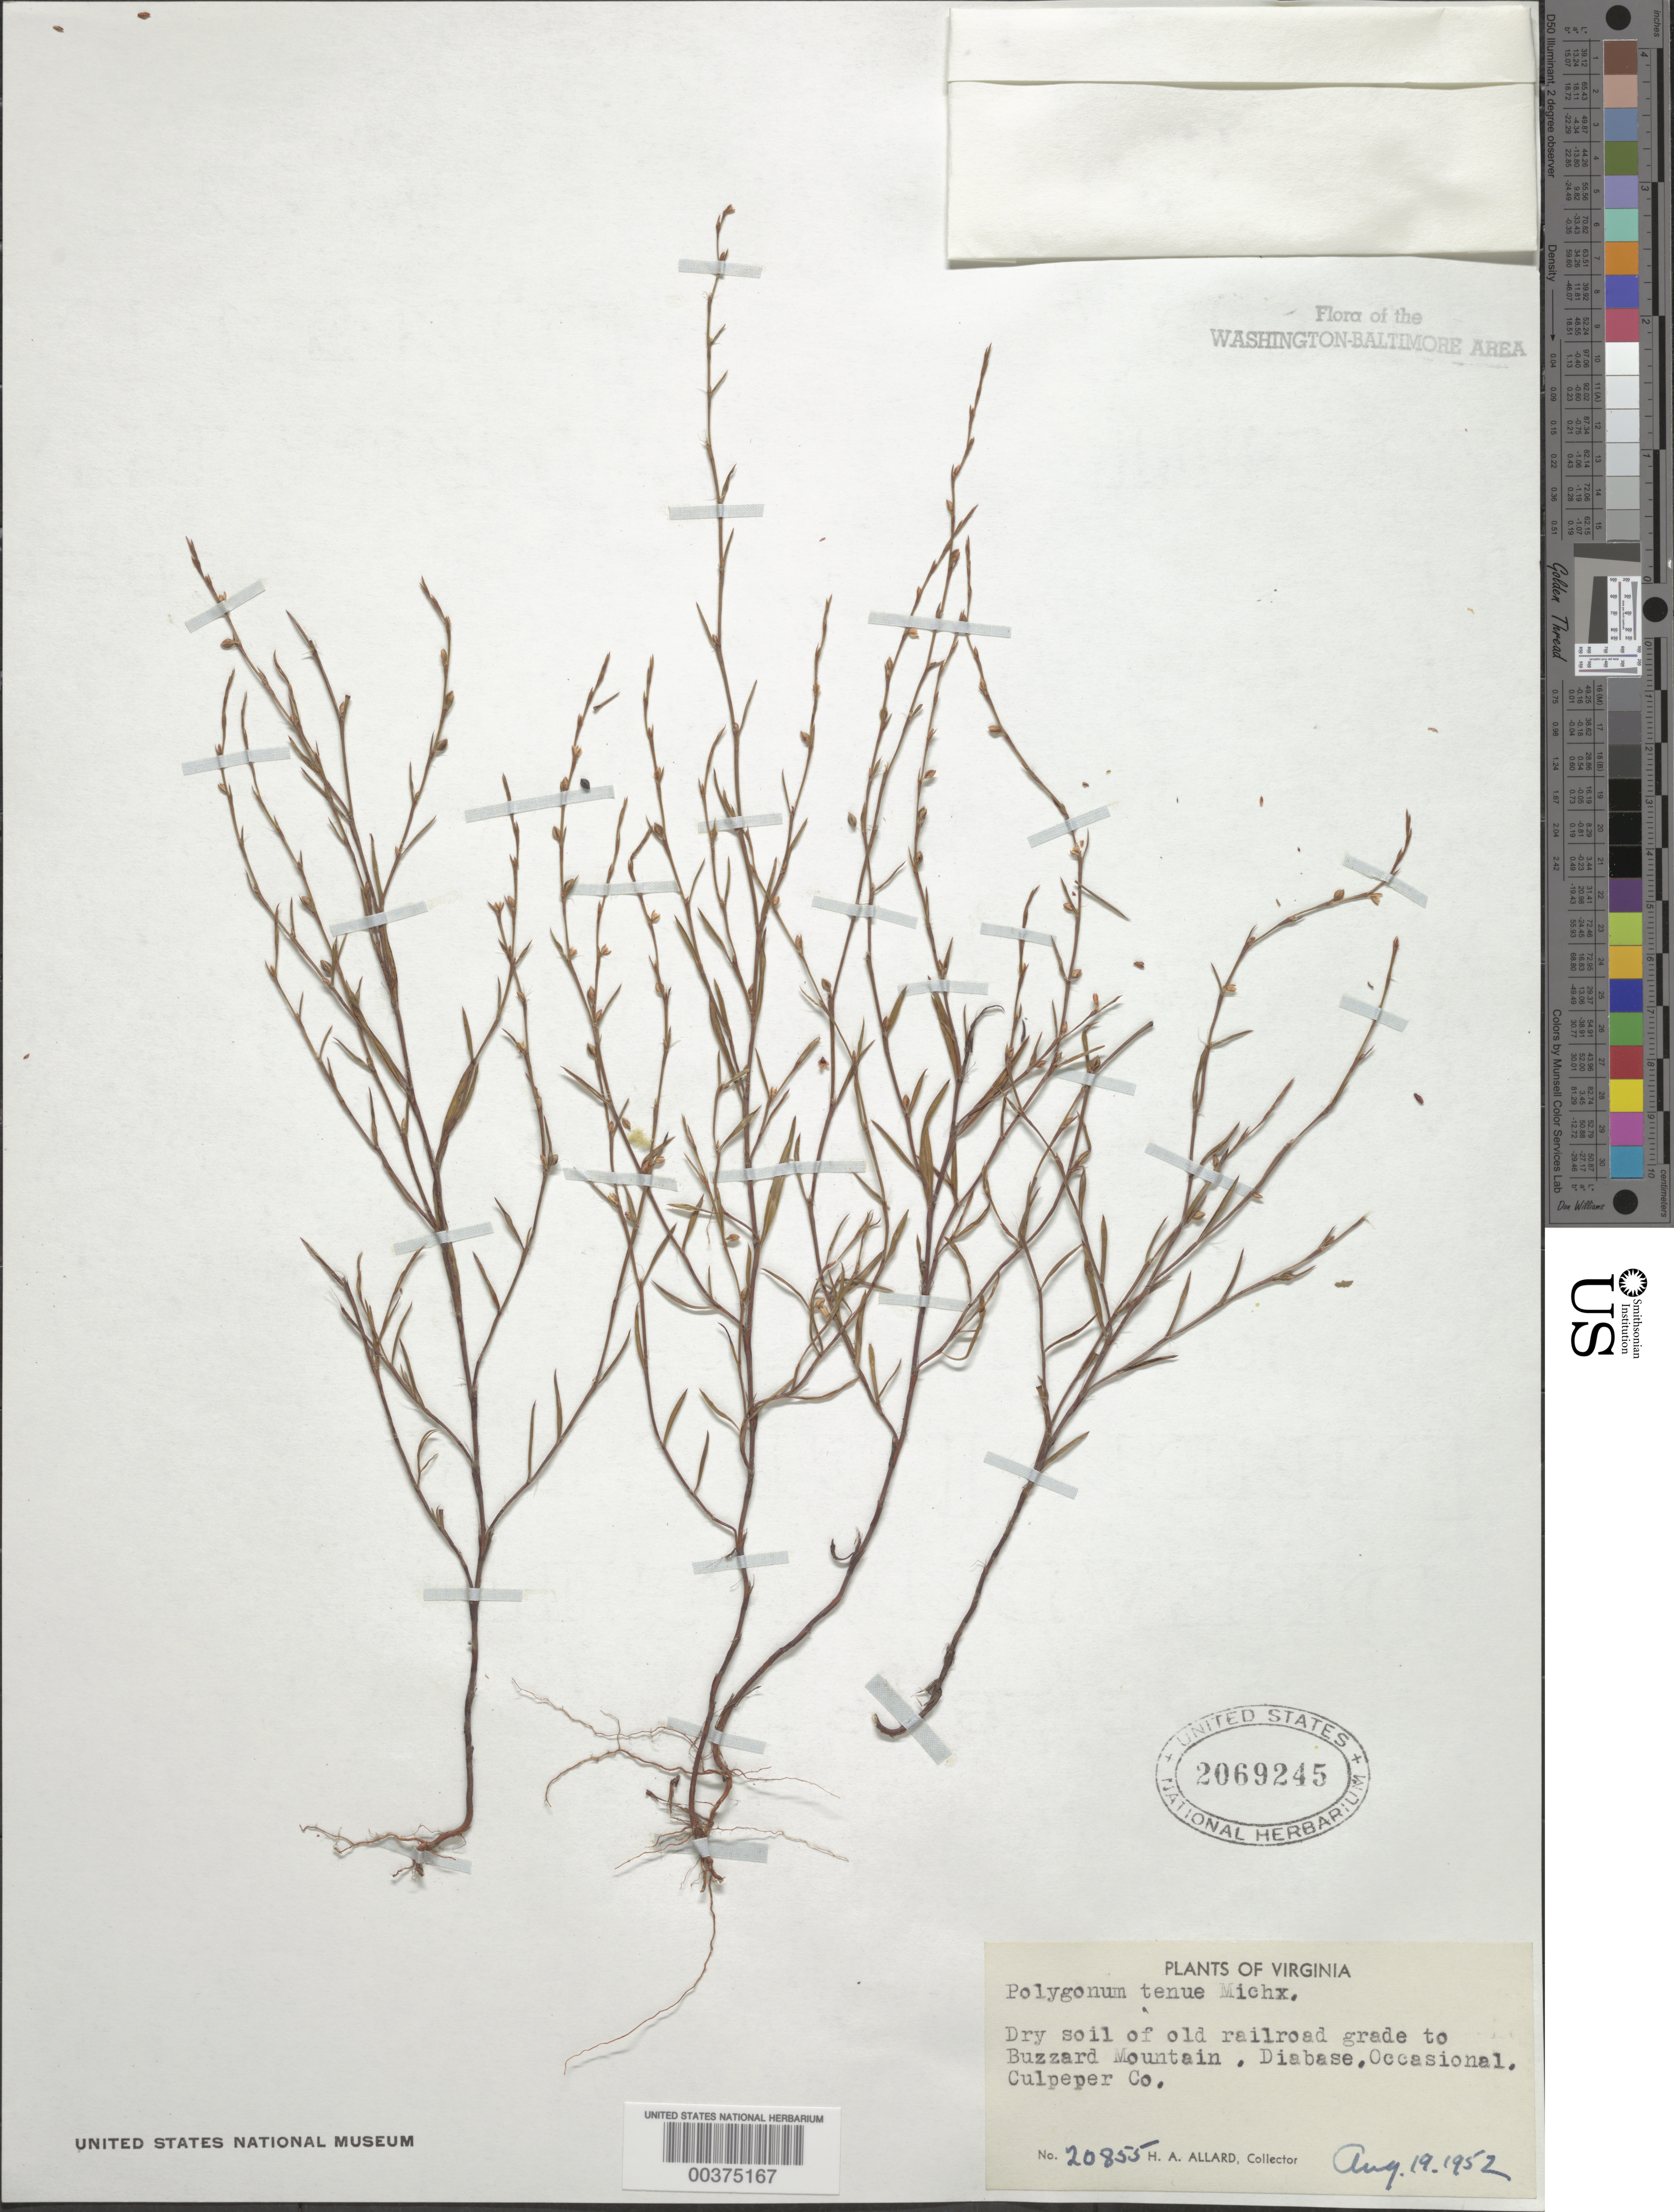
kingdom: Plantae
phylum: Tracheophyta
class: Magnoliopsida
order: Caryophyllales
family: Polygonaceae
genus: Polygonum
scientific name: Polygonum tenue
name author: F. Michx.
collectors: H. A. Allard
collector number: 20855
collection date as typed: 19 Aug 1952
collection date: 1952-08-19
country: United States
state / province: Virginia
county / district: Culpeper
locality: Buzzard Mountain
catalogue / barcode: US 2069245